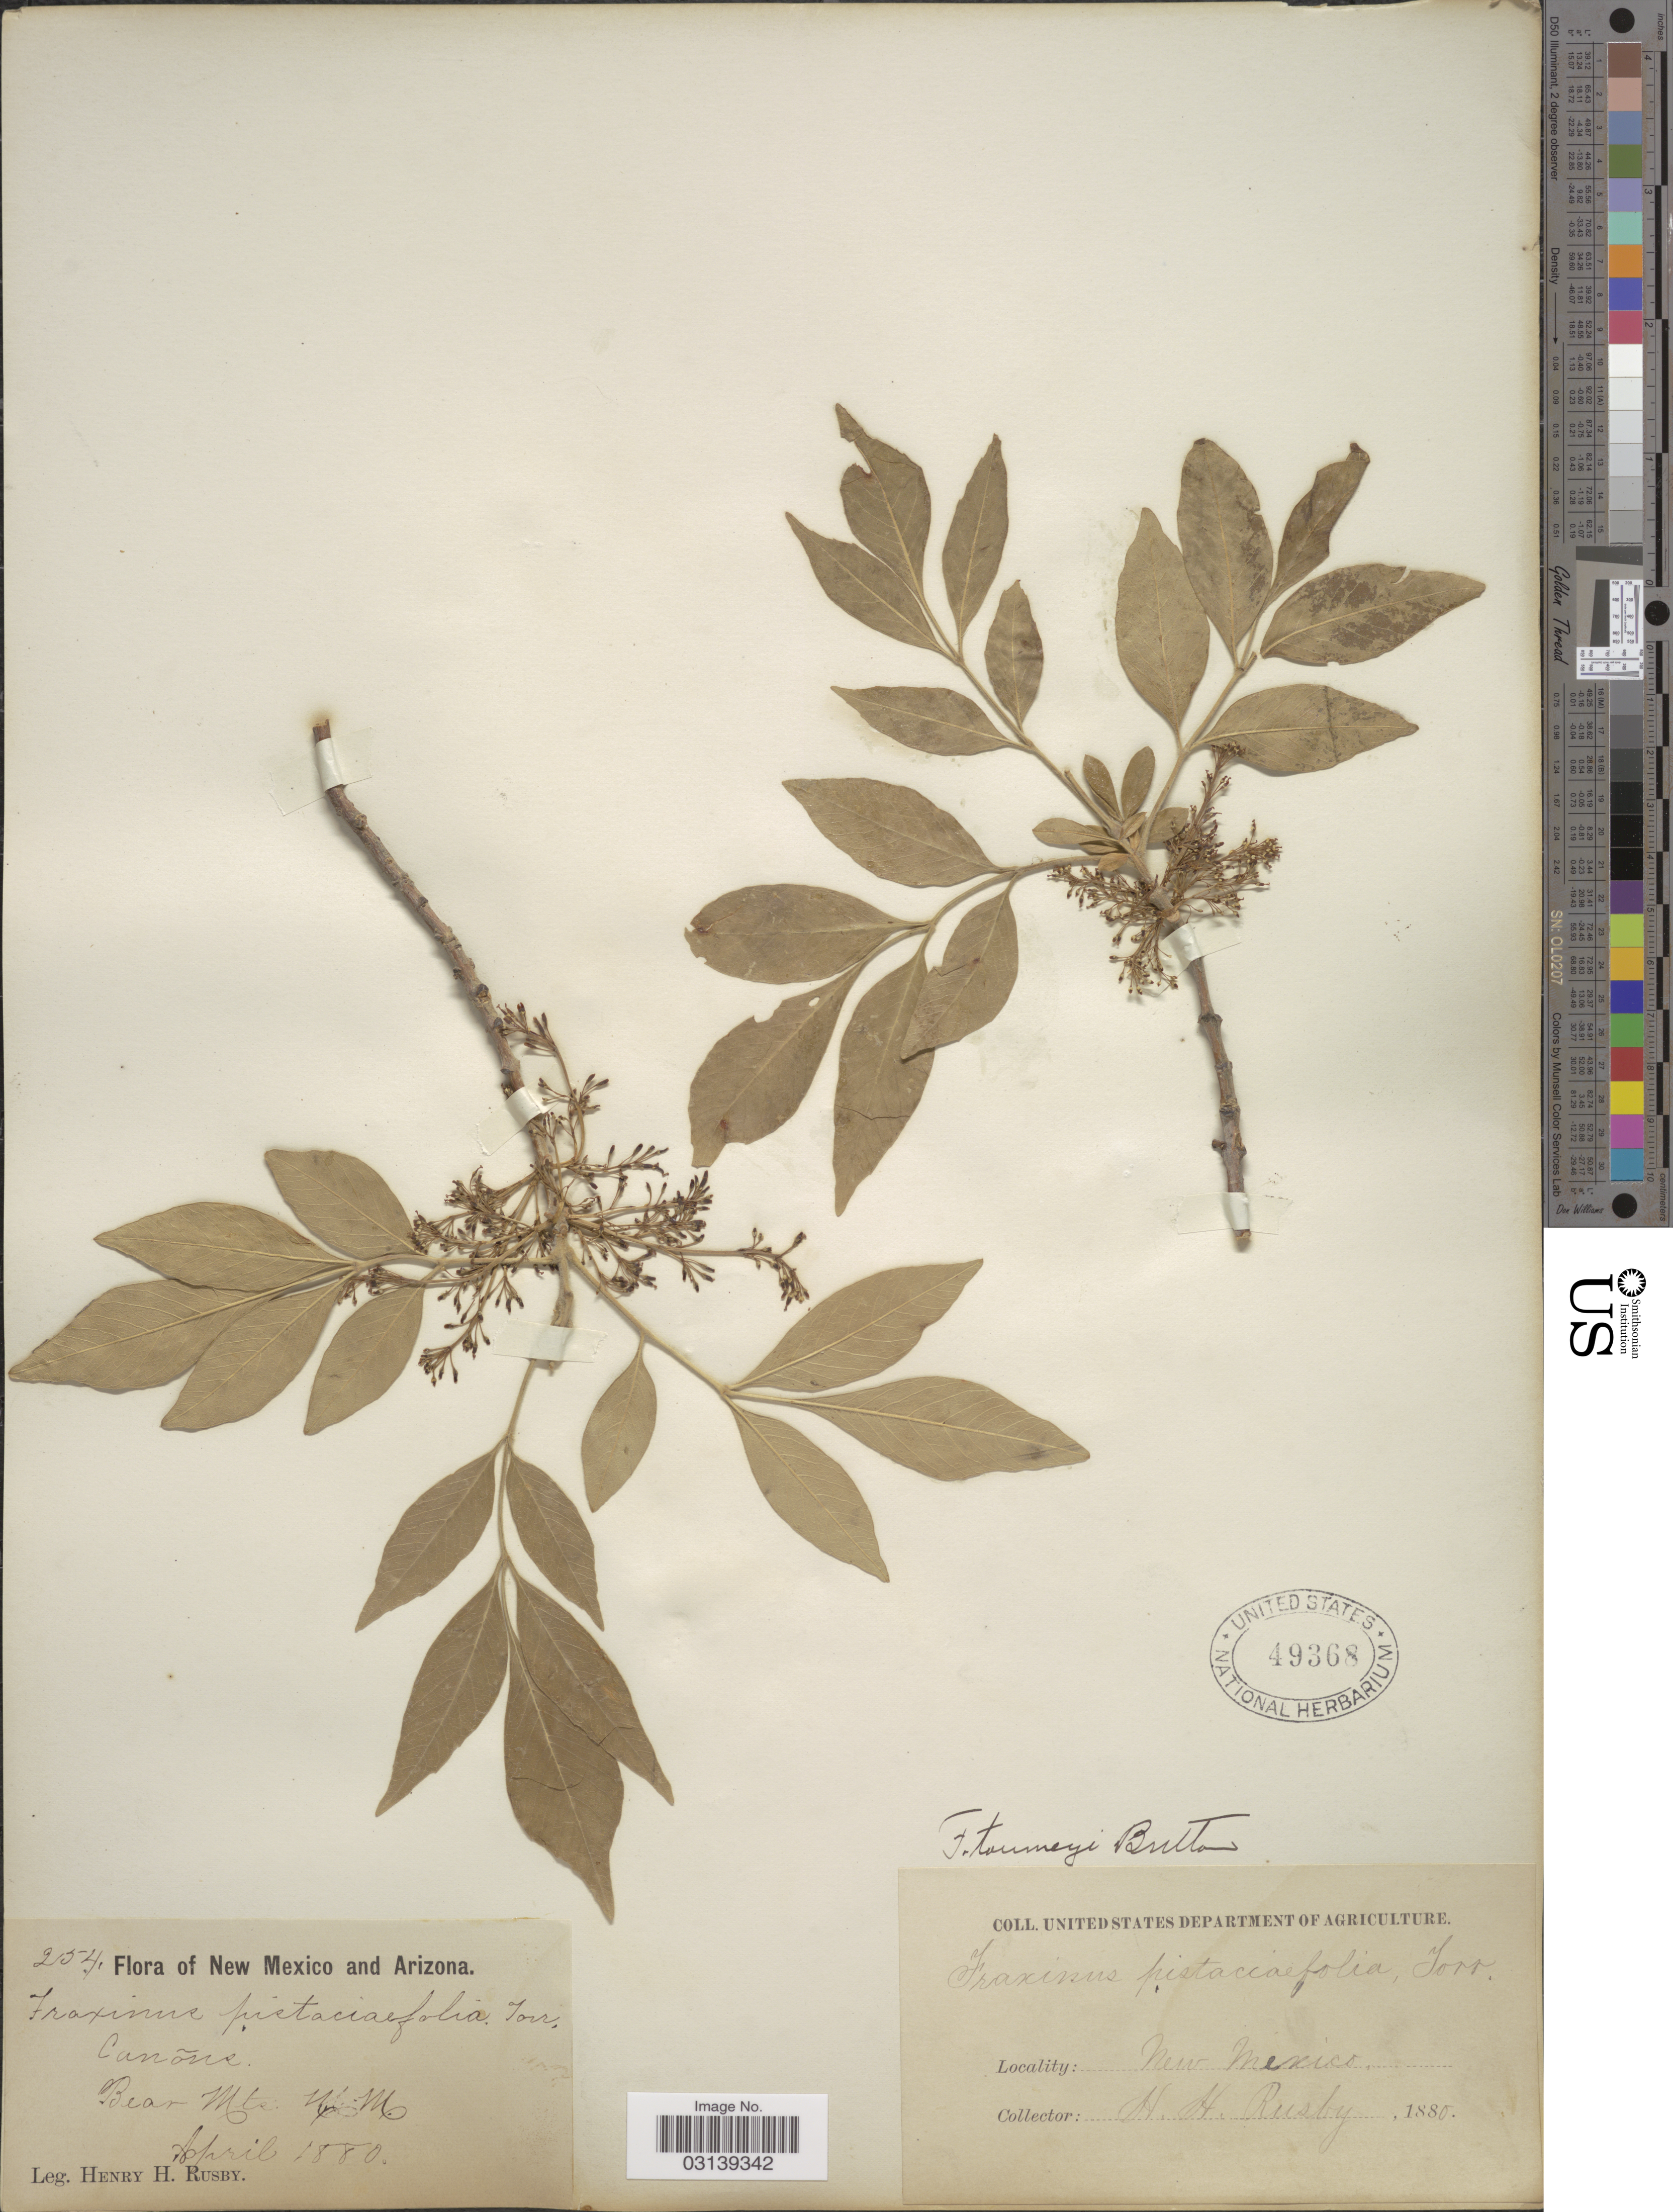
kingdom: Plantae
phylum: Tracheophyta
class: Magnoliopsida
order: Lamiales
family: Oleaceae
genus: Fraxinus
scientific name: Fraxinus velutina var. toumeyi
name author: (Britton) Rehder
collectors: H. H. Rusby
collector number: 254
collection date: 1880-04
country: United States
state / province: New Mexico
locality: Cañons, Bear Mts.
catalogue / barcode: US 49368